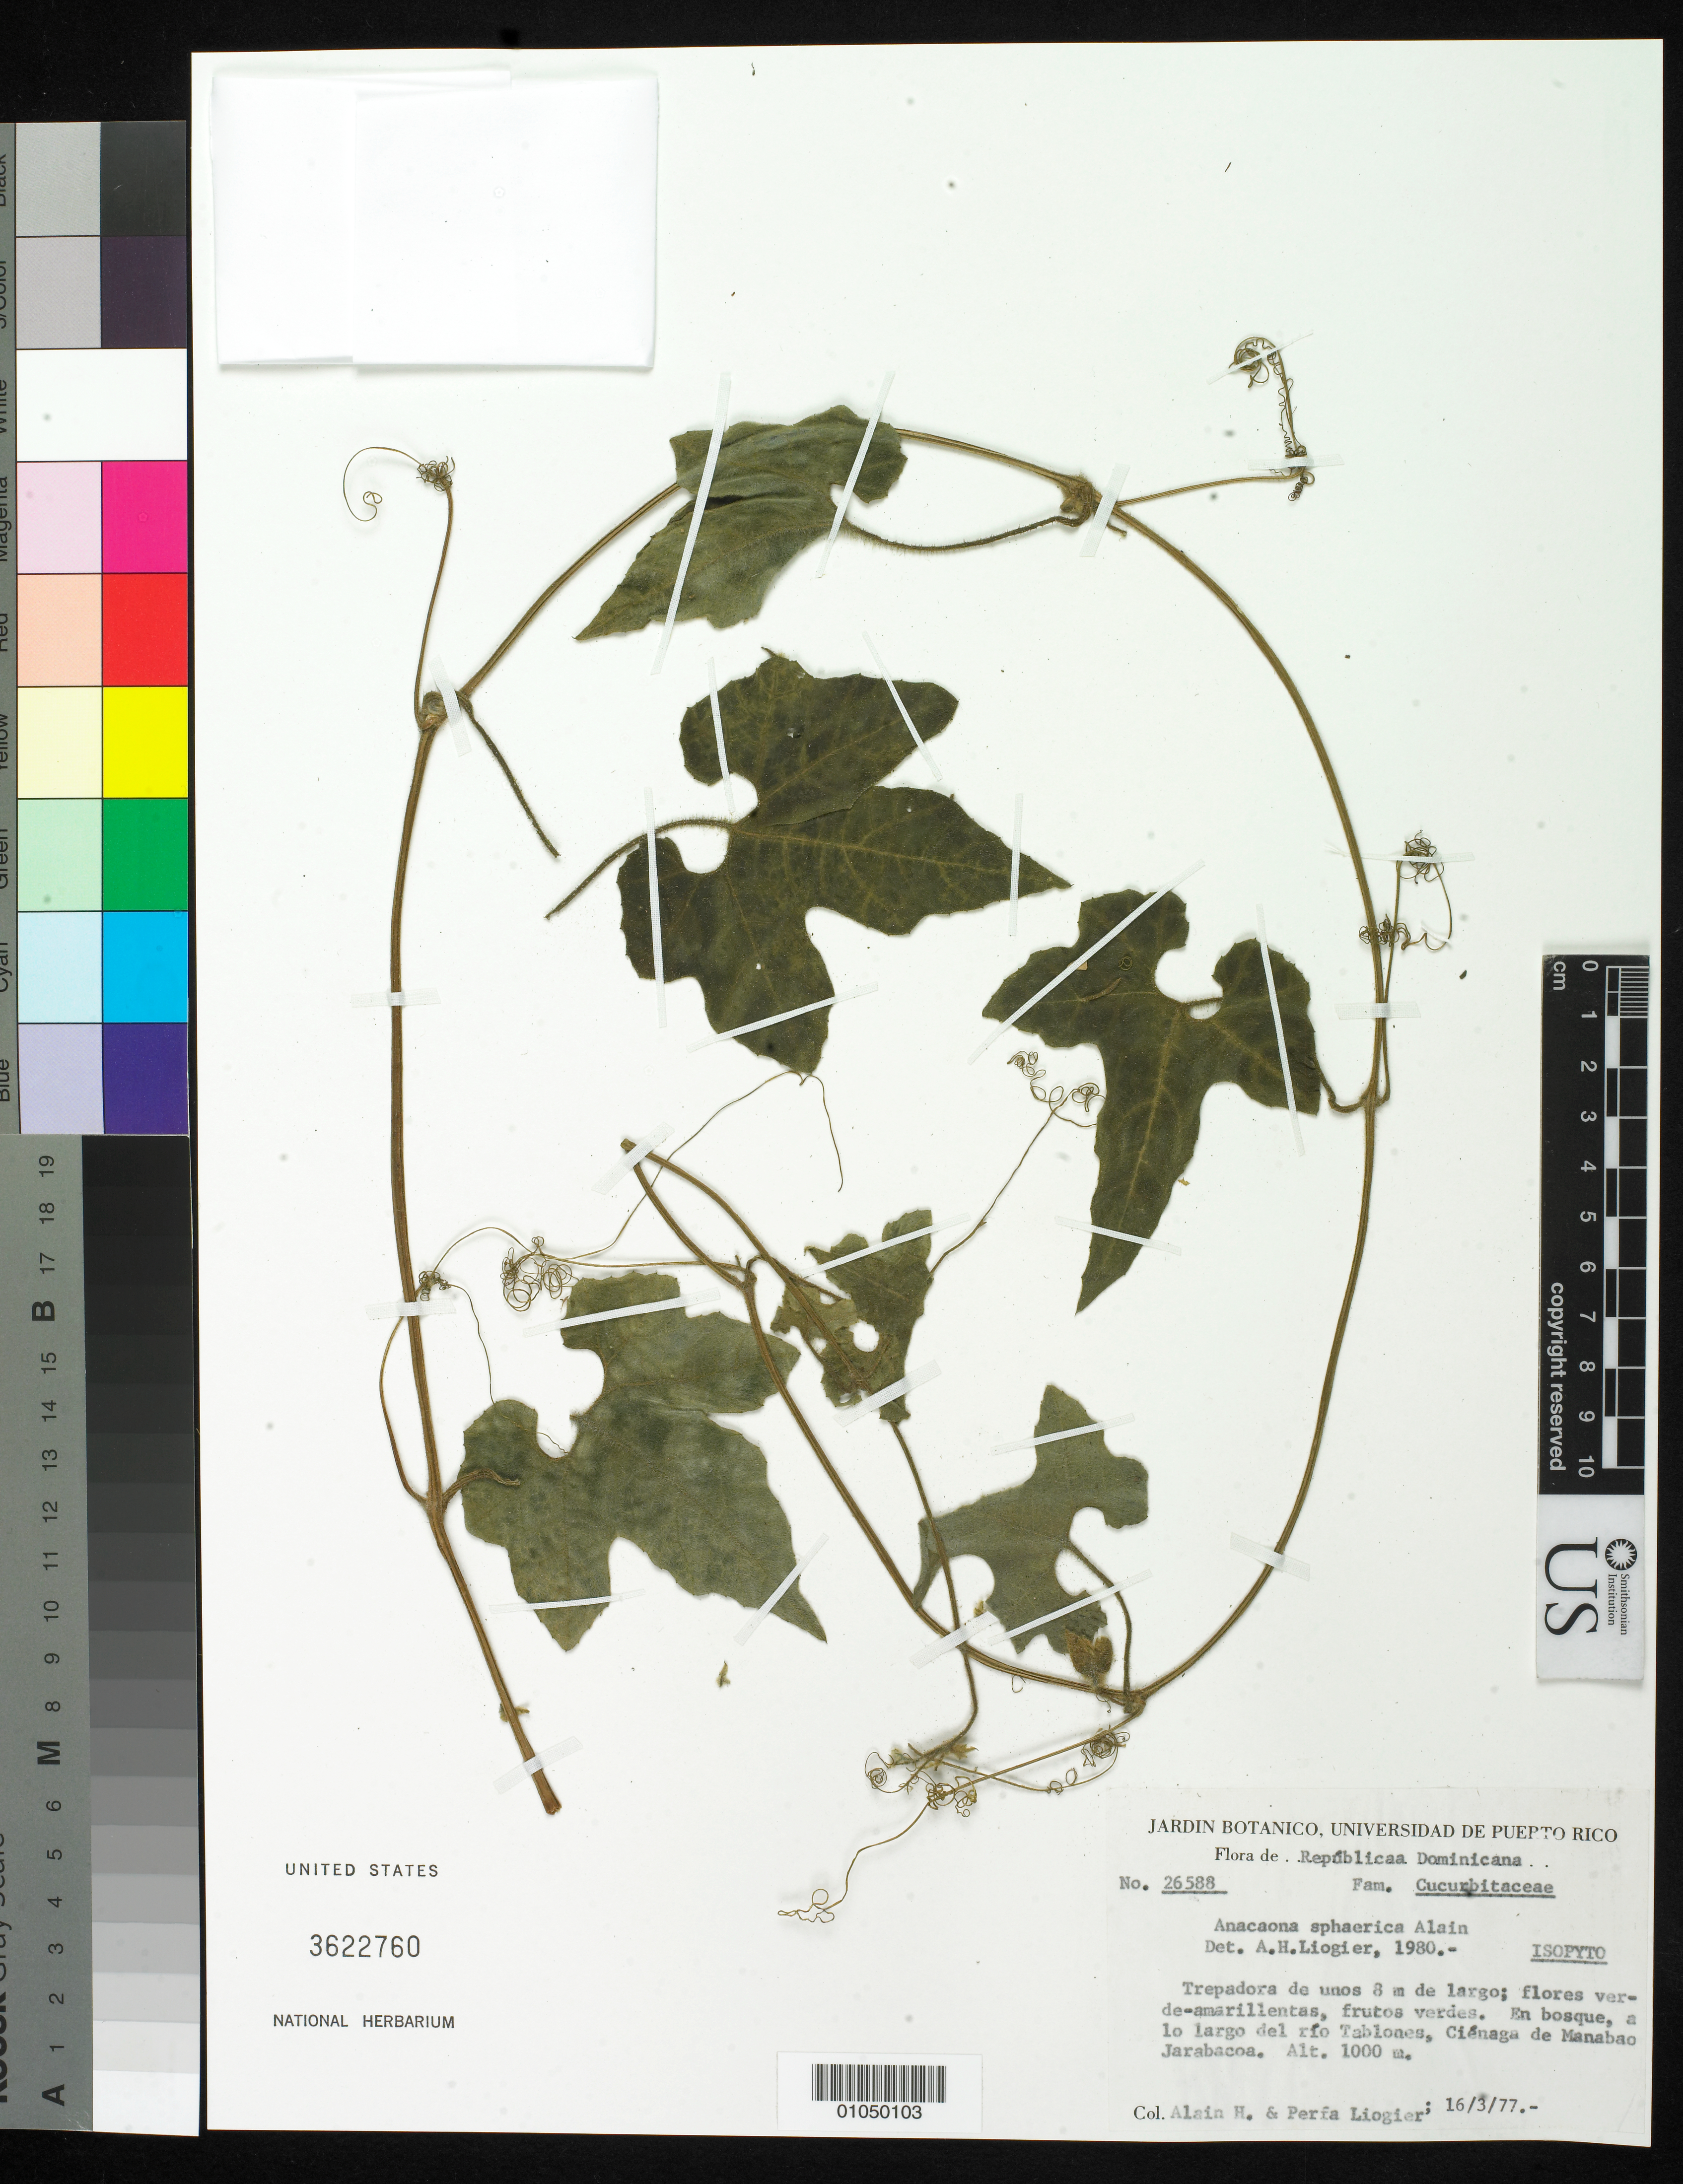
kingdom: Plantae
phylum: Tracheophyta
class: Magnoliopsida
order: Cucurbitales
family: Cucurbitaceae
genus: Anacaona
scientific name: Anacaona sphaerica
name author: Alain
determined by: Strong, M. T., (US), Smithsonian Institution - National Museum of Natural History (UNITED STATES)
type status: Isotype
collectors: A. H. Liogier & M. P. Liogier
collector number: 26588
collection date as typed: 16 Mar 1977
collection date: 1977-03-16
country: Dominican Republic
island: Hispaniola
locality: A lo largo del río Tablones, Ciénaga da Manabao, Jarabacoa.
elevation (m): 1000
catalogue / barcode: US 3622760